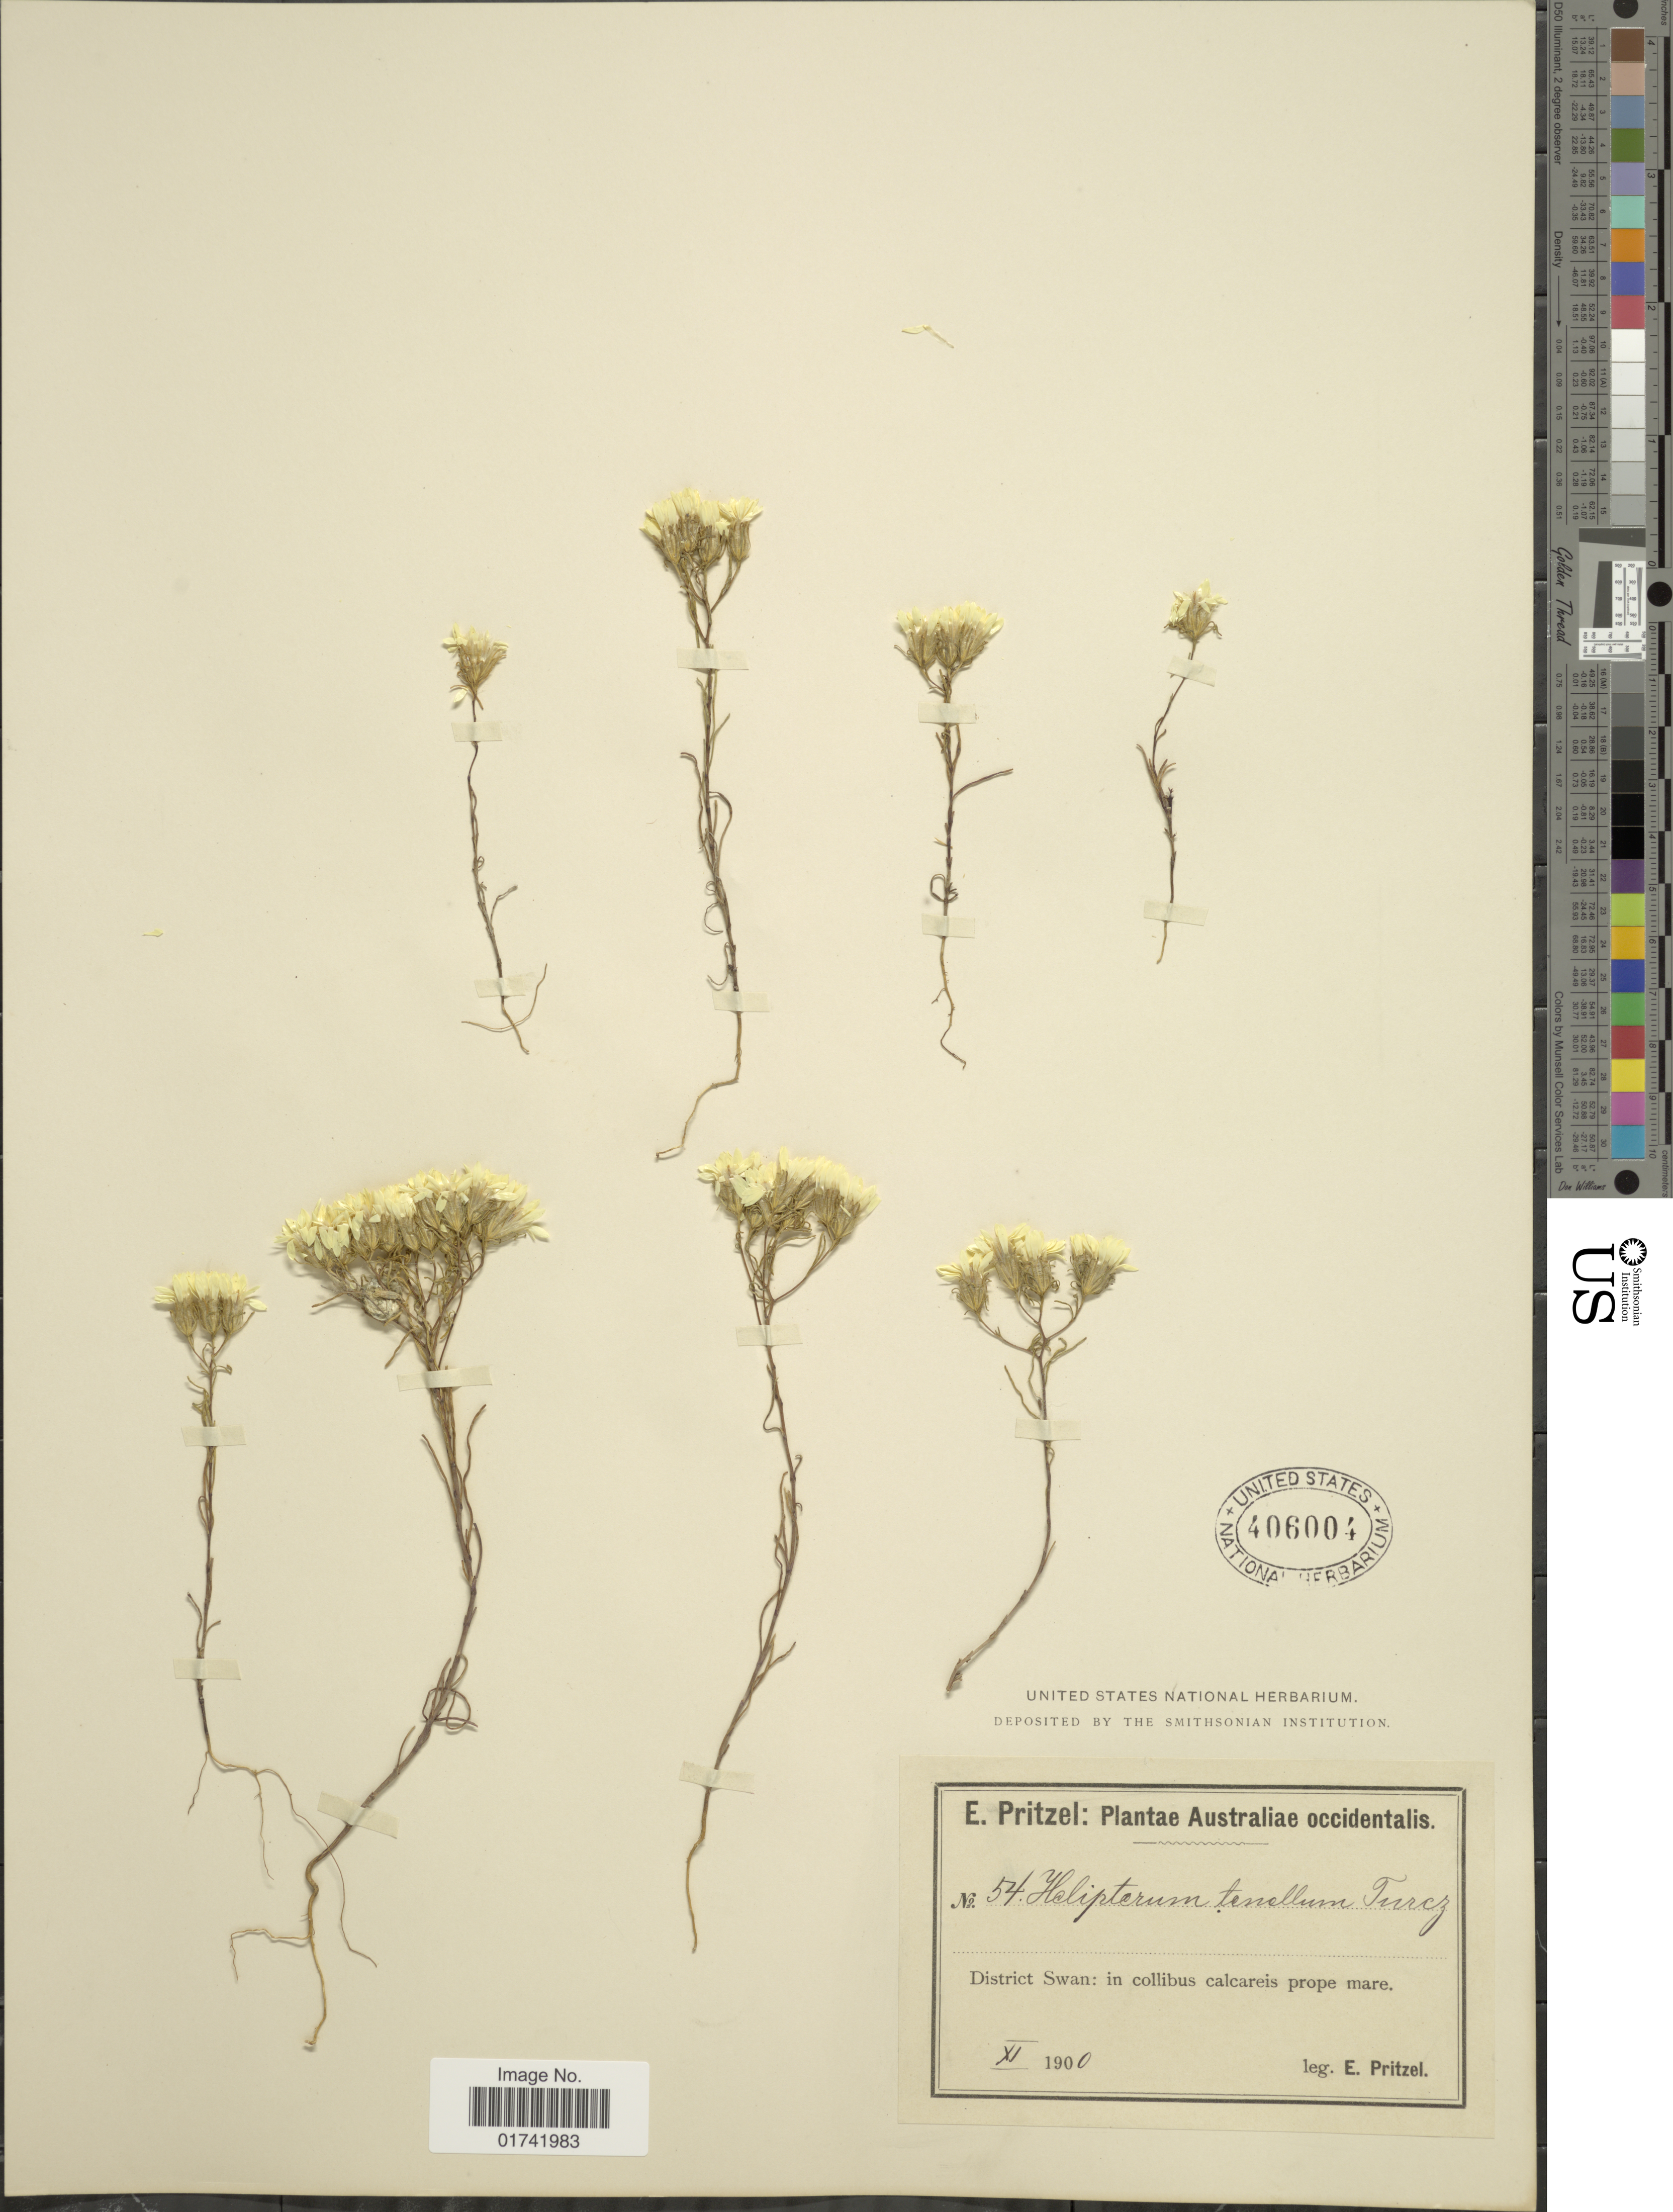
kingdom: Plantae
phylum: Tracheophyta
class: Magnoliopsida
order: Asterales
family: Asteraceae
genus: Erymophyllum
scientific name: Erymophyllum tenellum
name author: (Turcz.) Paul G. Wilson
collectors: E. G. Pritzel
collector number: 54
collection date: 1900-11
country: Australia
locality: District Swan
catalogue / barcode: US 406004